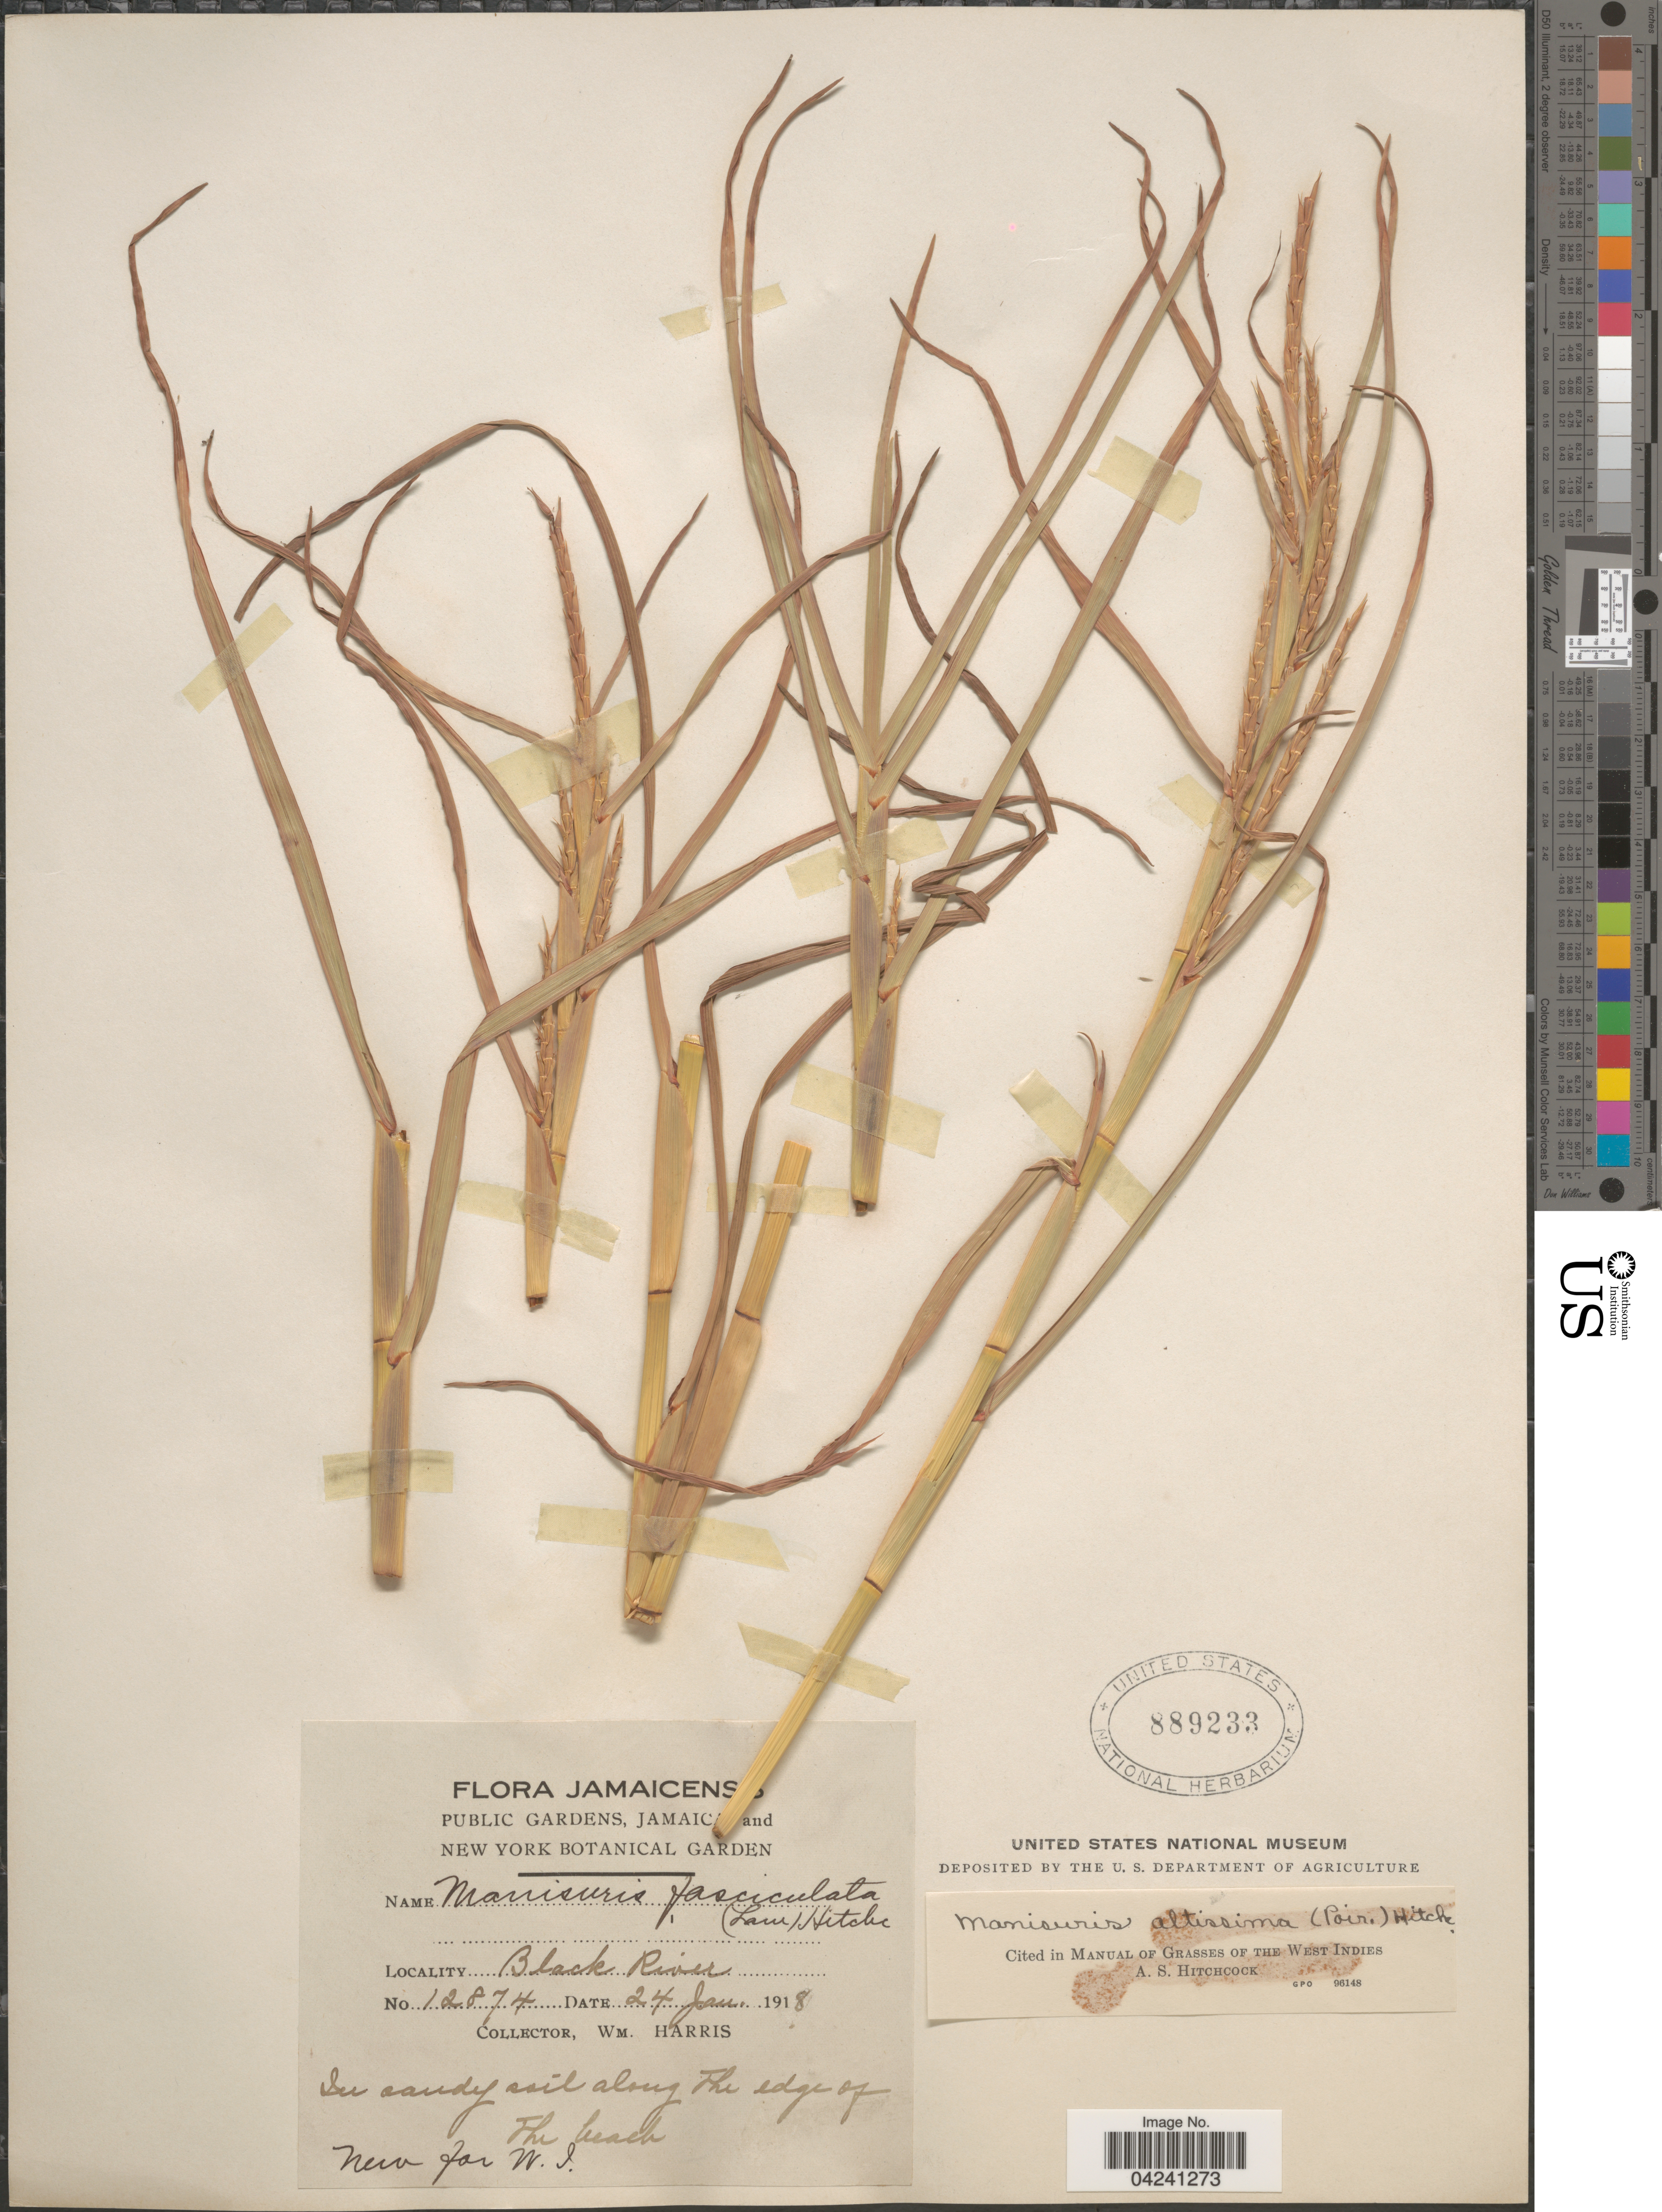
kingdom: Plantae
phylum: Tracheophyta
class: Liliopsida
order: Poales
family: Poaceae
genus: Hemarthria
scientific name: Hemarthria altissima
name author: (Poir.) Stapf & C. E. Hubb.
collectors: W. Harris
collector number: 12874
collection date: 1918-01-24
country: Jamaica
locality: Black River.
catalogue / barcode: US 889233